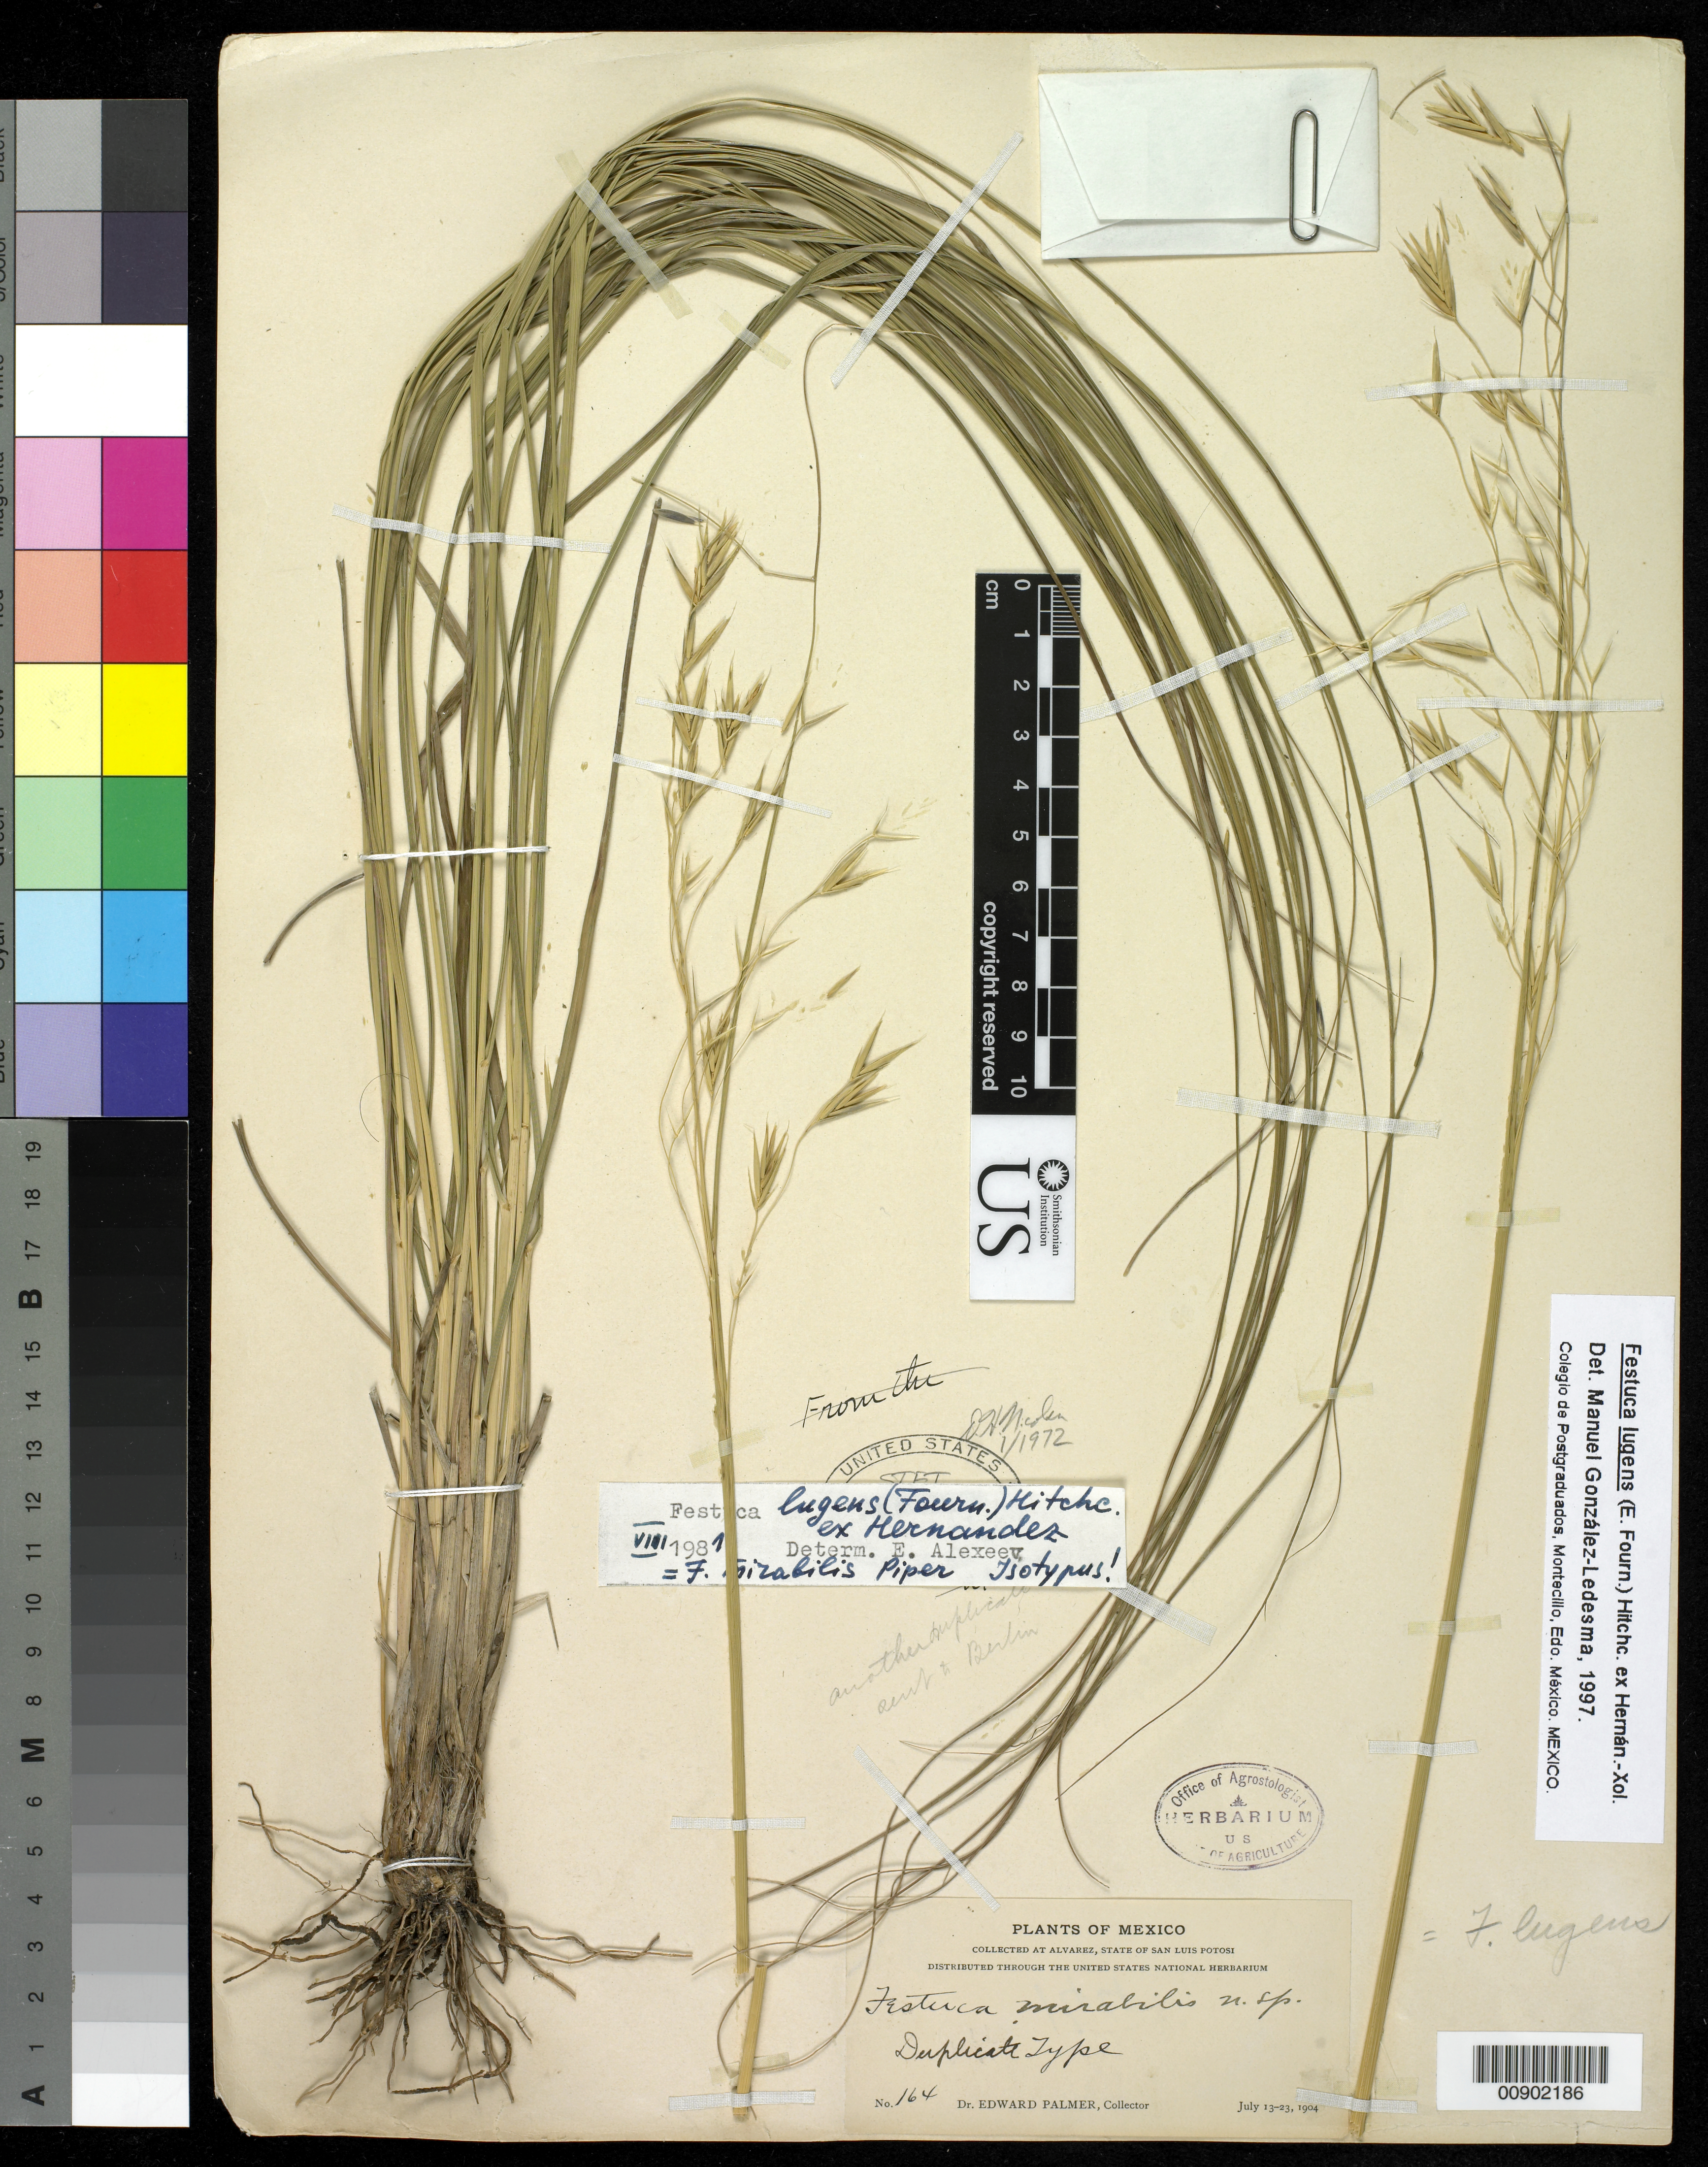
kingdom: Plantae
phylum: Tracheophyta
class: Liliopsida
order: Poales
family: Poaceae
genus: Festuca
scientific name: Festuca mirabilis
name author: Piper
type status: Isotype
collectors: E. Palmer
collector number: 164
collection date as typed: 13 Jul 1904 to 23 Jul 1904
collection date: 1904-07-13/1904-07-23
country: Mexico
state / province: San Luis Potosí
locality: Alvarez.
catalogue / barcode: US 1006368